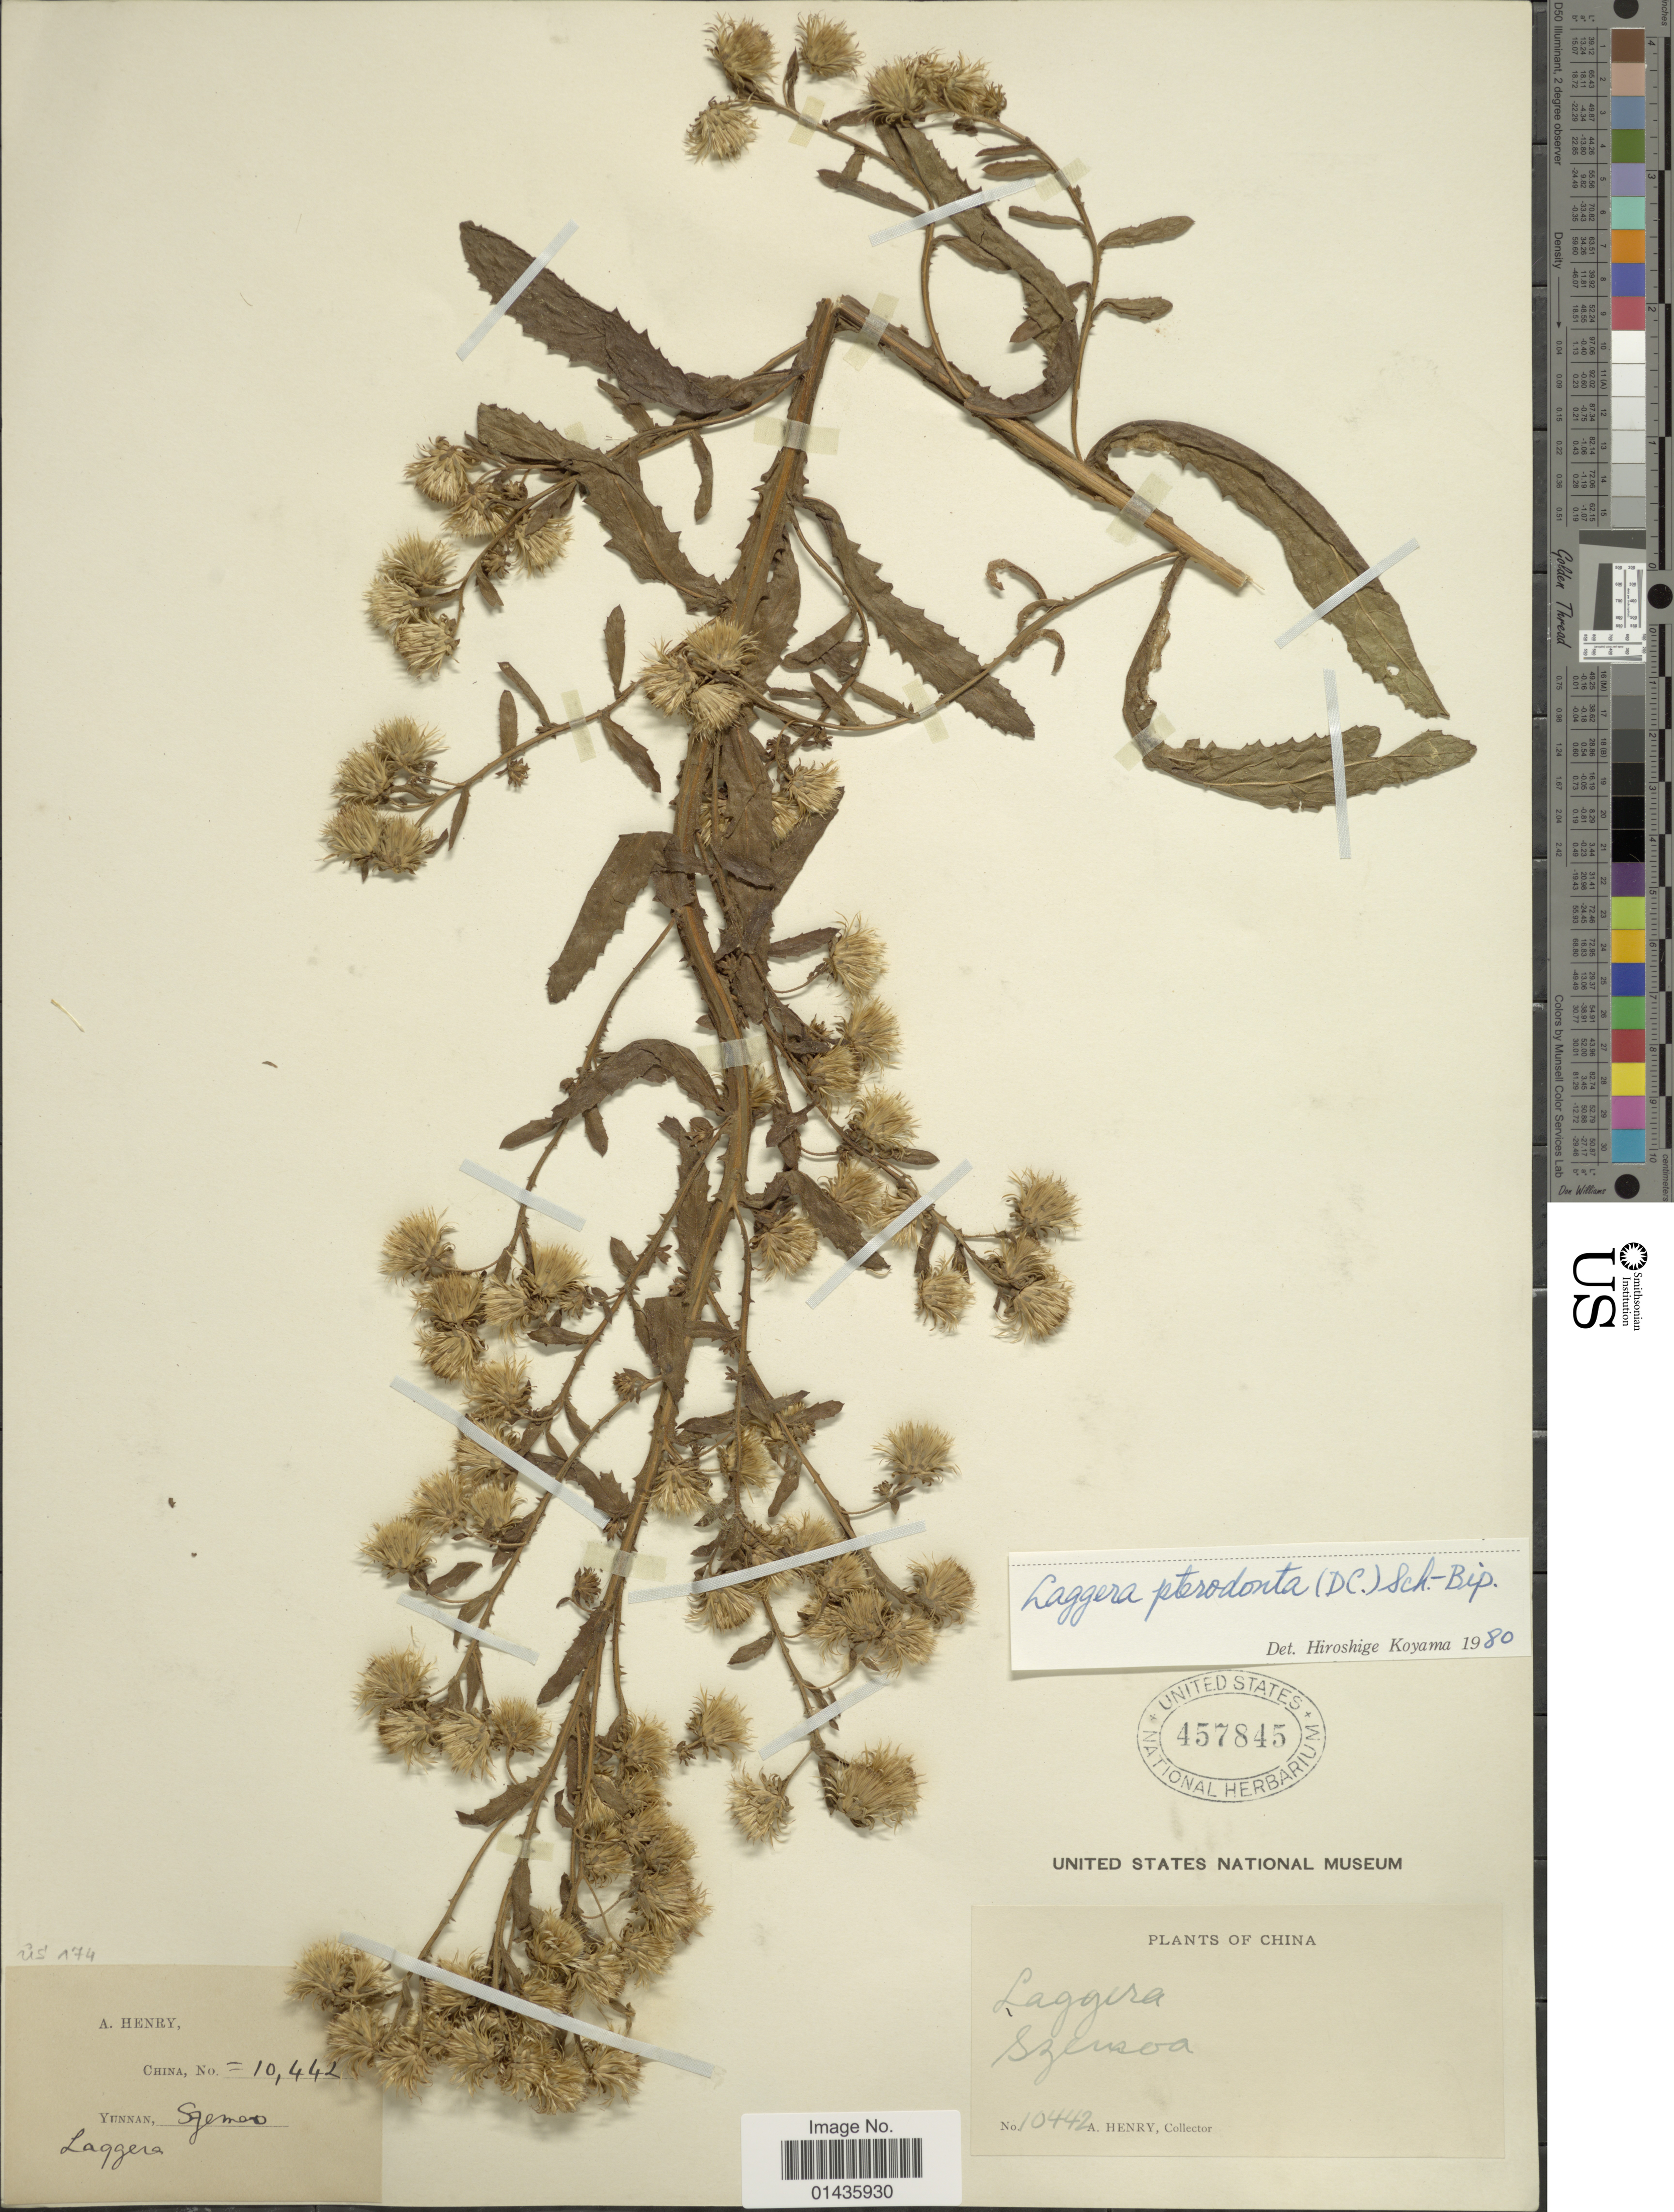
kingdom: Plantae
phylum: Tracheophyta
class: Magnoliopsida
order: Asterales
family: Asteraceae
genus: Laggera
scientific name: Laggera pterodonta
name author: (DC.) Sch. Bip. ex Oliv.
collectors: A. Henry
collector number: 10442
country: China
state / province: Yunnan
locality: Szemoa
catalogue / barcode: US 457845